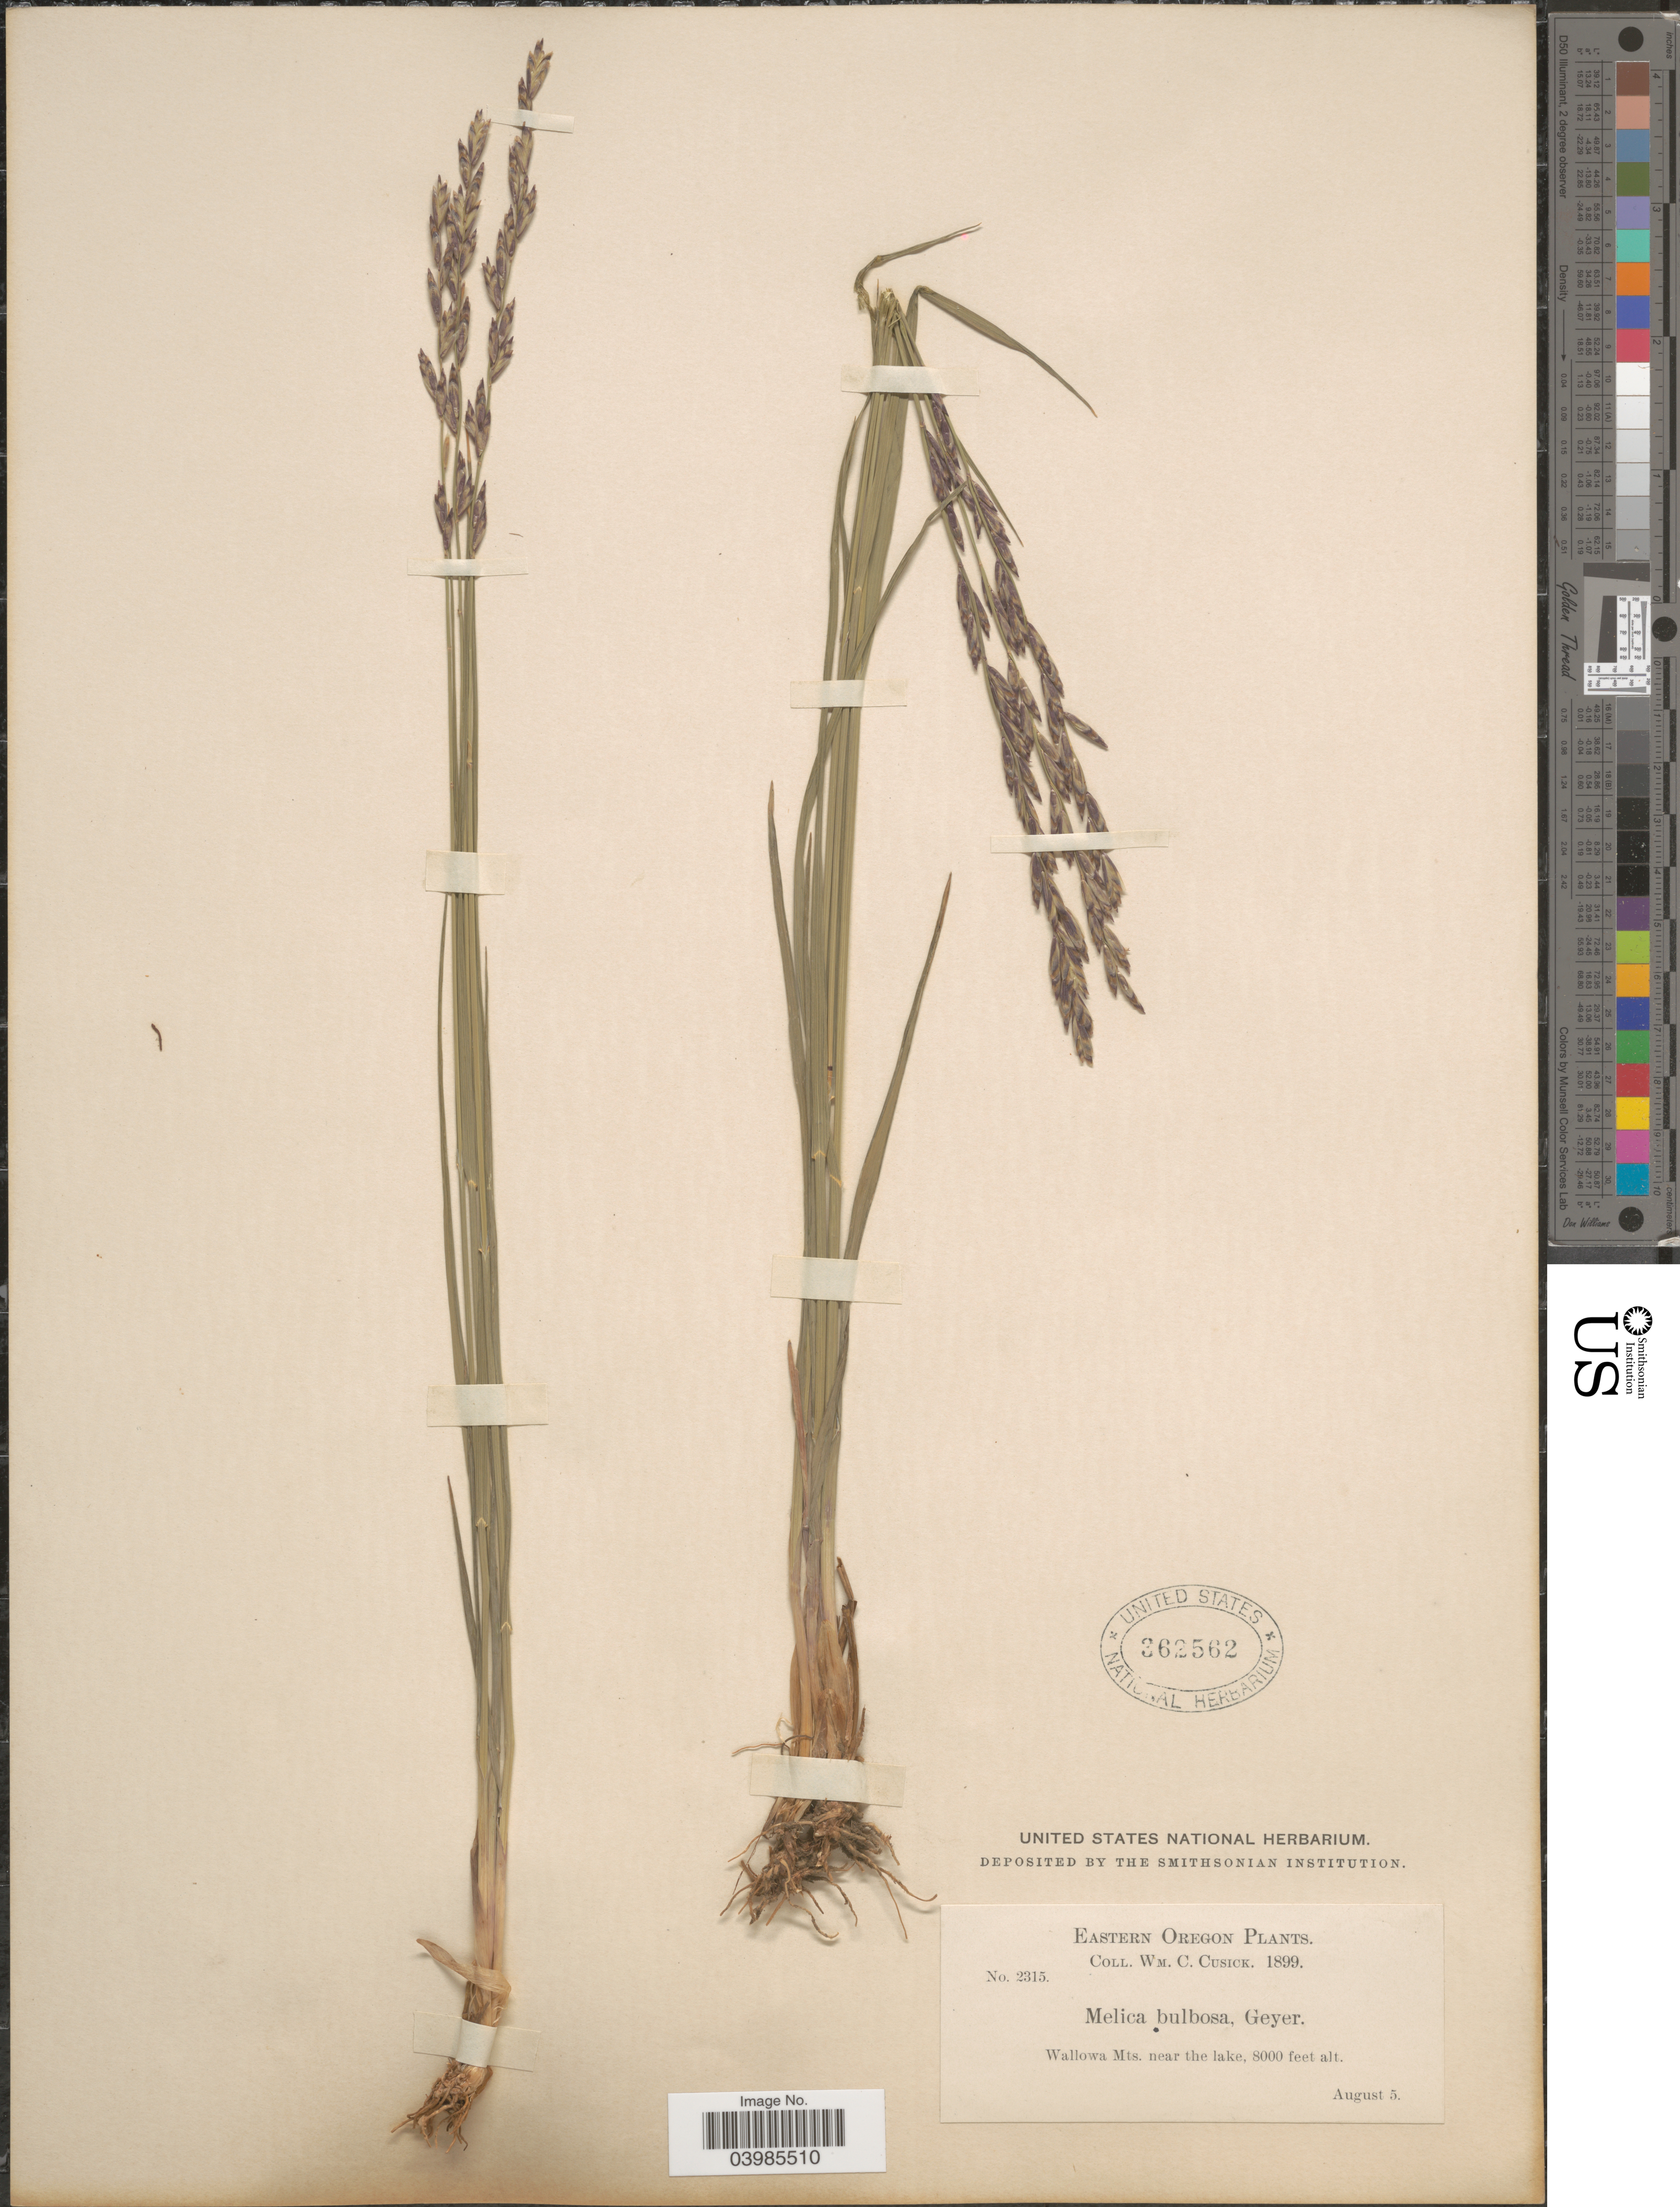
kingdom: Plantae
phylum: Tracheophyta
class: Liliopsida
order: Poales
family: Poaceae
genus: Melica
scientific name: Melica bulbosa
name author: Geyer ex Porter & J.M. Coult.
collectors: W. C. Cusick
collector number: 2315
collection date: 1899-08-05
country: United States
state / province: Oregon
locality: Eastern Oregon. Wallowa Mts. near the lake.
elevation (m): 2438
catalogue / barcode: US 362562